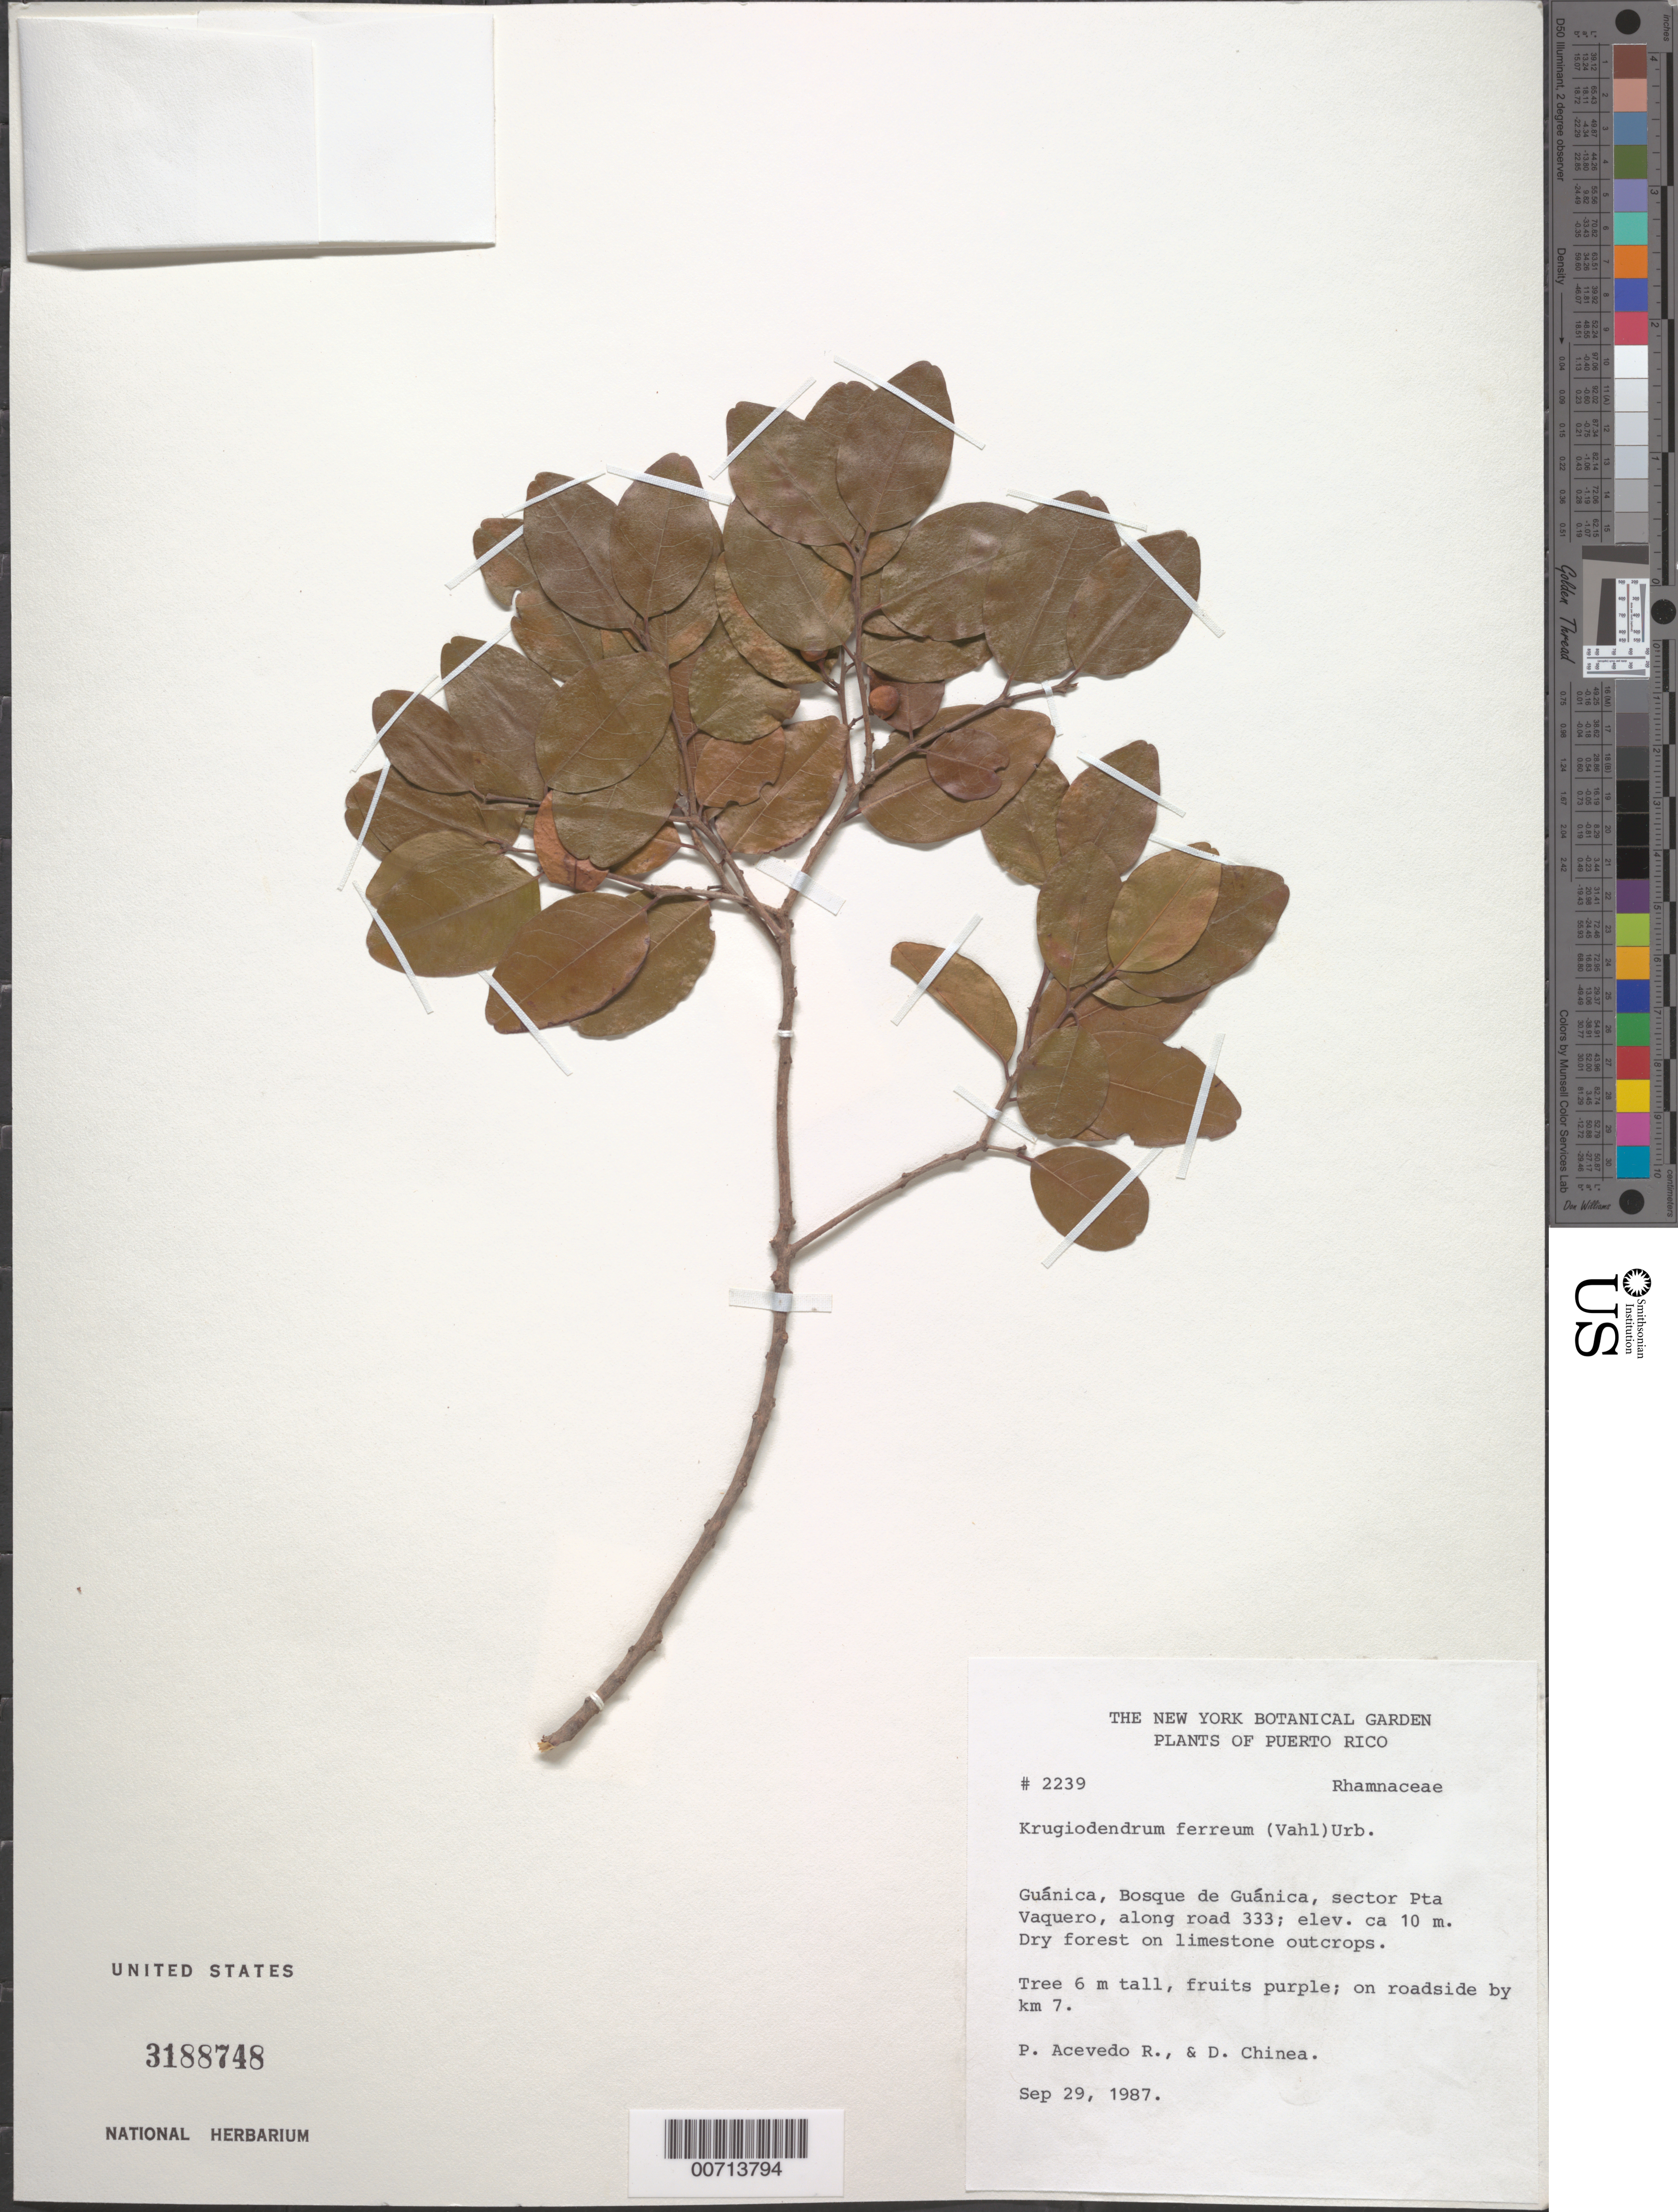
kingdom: Plantae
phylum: Tracheophyta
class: Magnoliopsida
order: Rosales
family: Rhamnaceae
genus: Krugiodendron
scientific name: Krugiodendron ferreum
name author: (Vahl) Urb.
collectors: P. Acevedo-Rodr. & D. Chinea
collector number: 2239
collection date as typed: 29 Sep 1987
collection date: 1987-09-29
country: Puerto Rico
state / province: Guánica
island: Puerto Rico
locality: Guánica; Guánica Forest Reserve.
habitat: Roadside.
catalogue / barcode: US 3188748